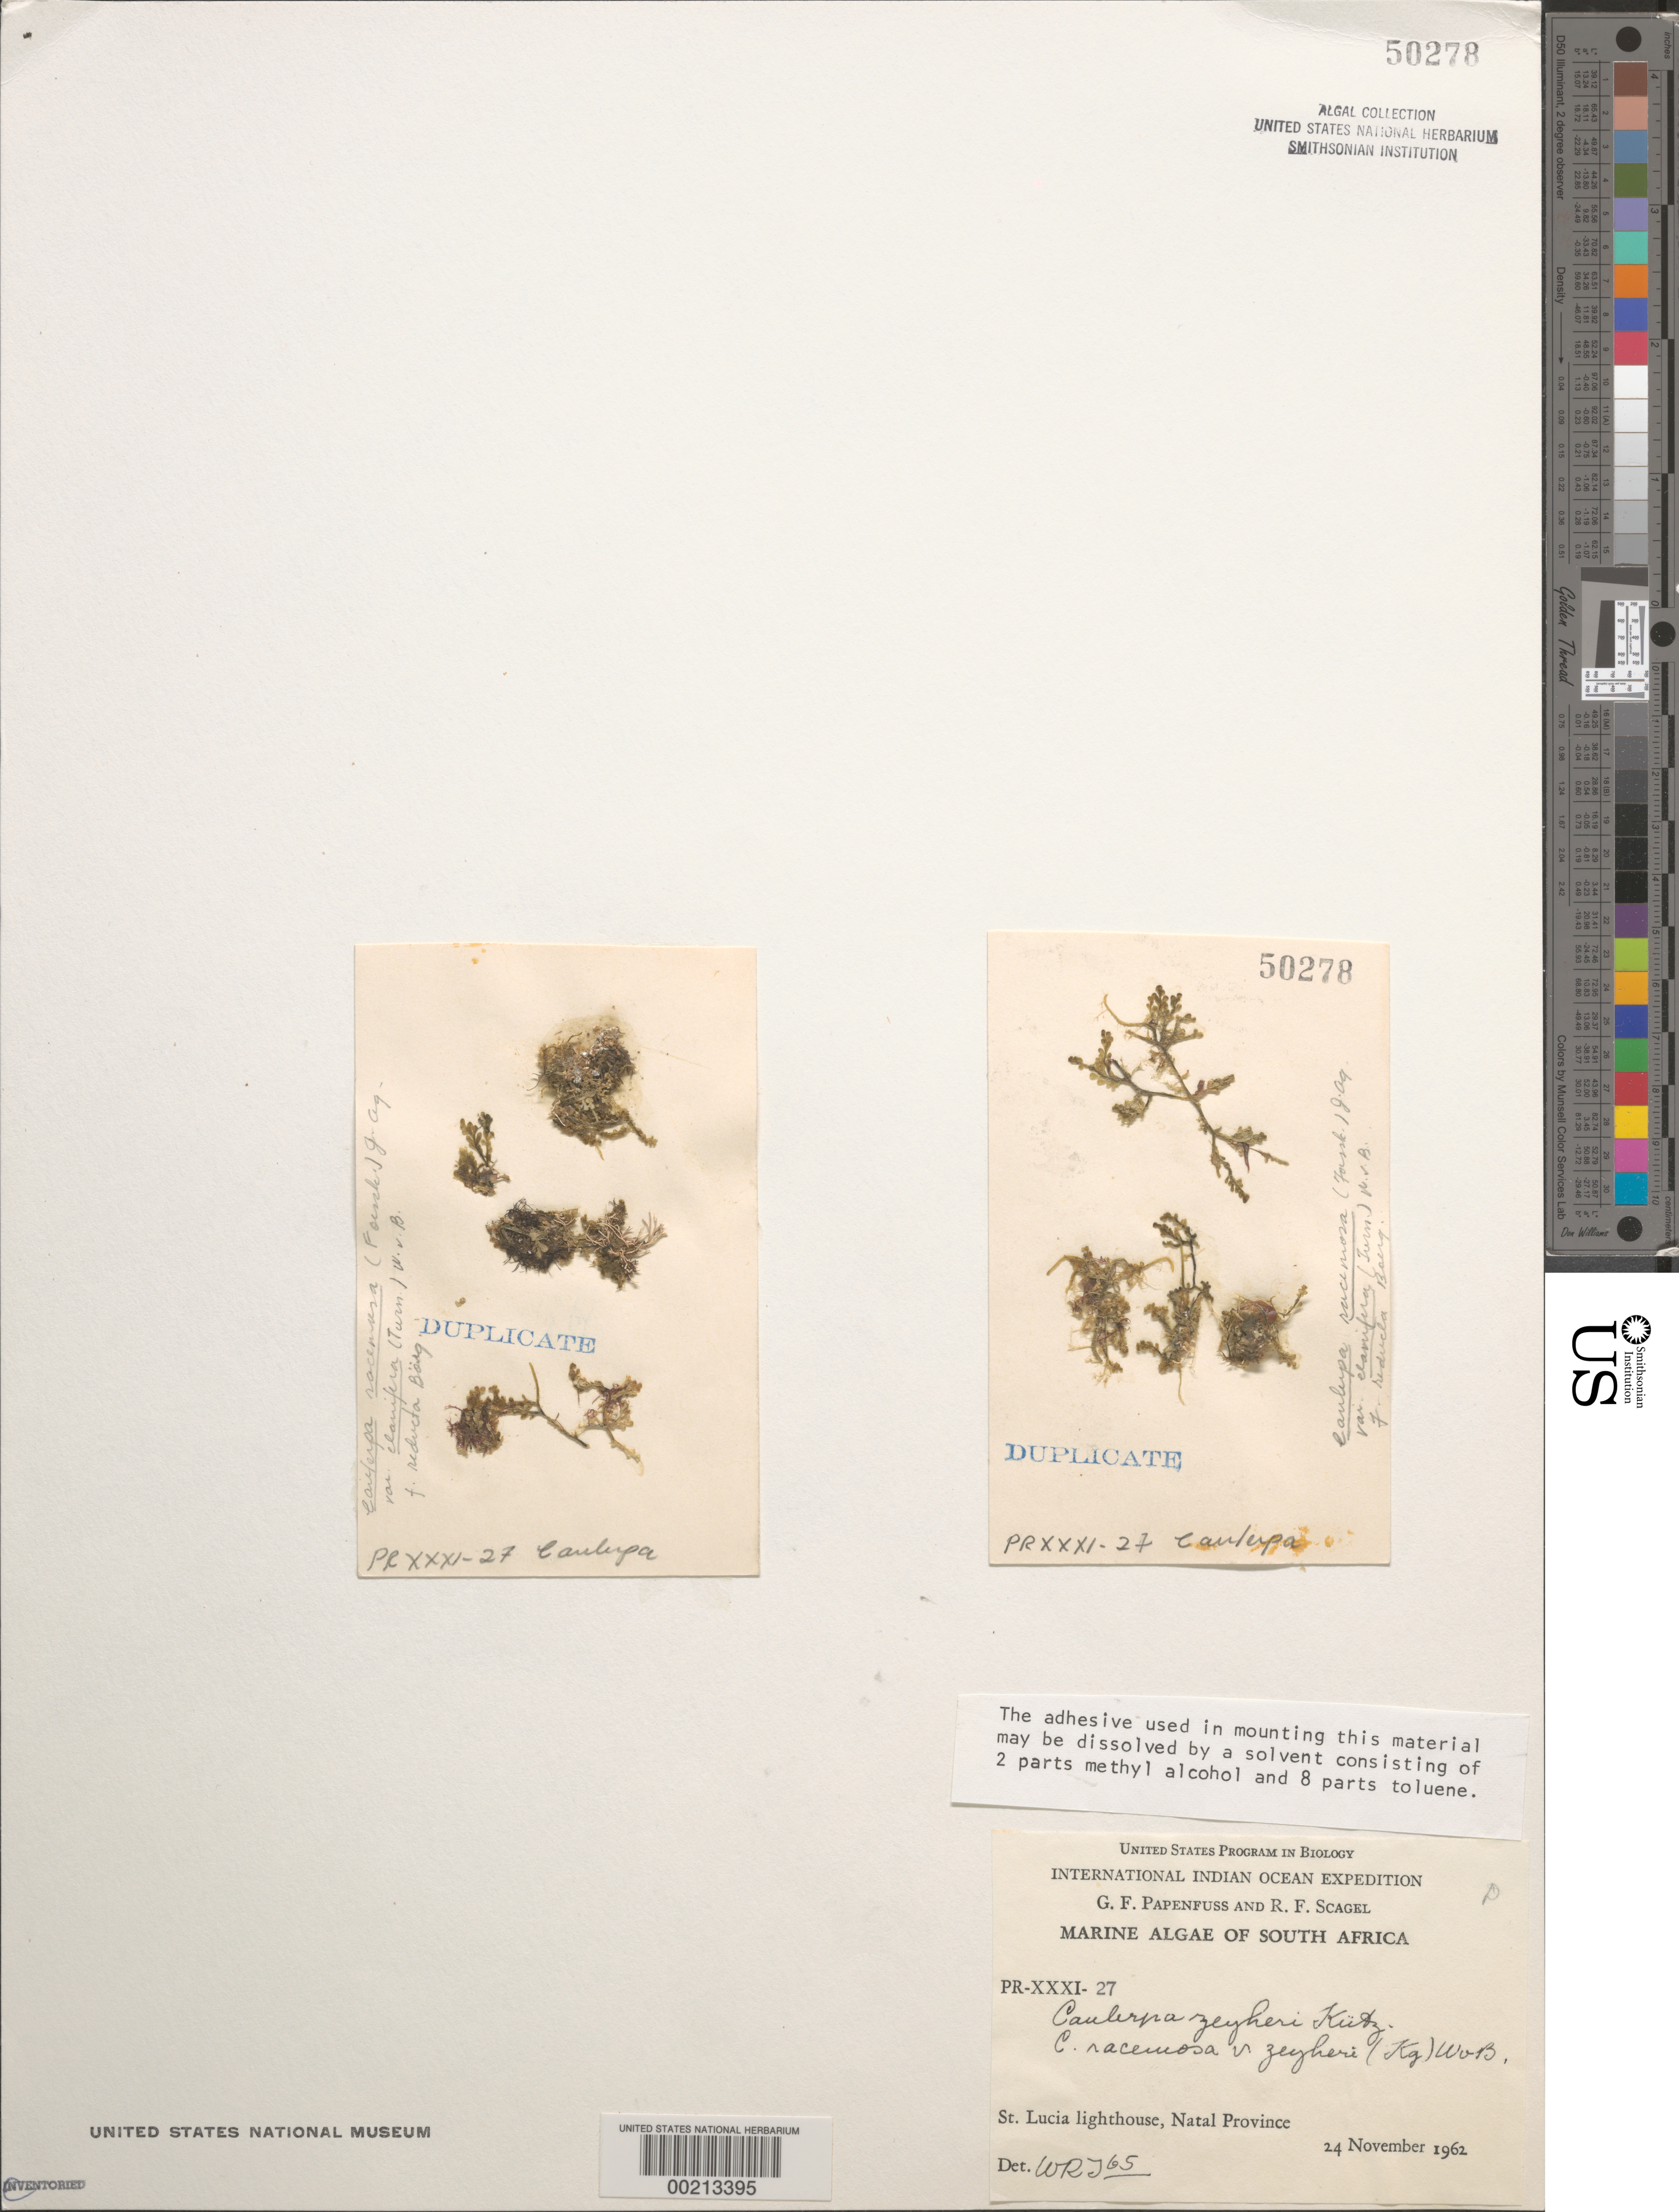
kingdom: Plantae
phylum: Chlorophyta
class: Ulvophyceae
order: Bryopsidales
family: Caulerpaceae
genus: Caulerpa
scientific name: Caulerpa zeyheri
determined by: Taylor, William R.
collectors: G. Papenfuss & R. F. Scagel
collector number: PR-XXXI-27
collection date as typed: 24 Nov 1962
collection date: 1962-11-24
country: South Africa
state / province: KwaZulu-Natal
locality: St. Lucia lighthouse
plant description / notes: International Indian Ocean Expedition, 1962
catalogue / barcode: US 50278